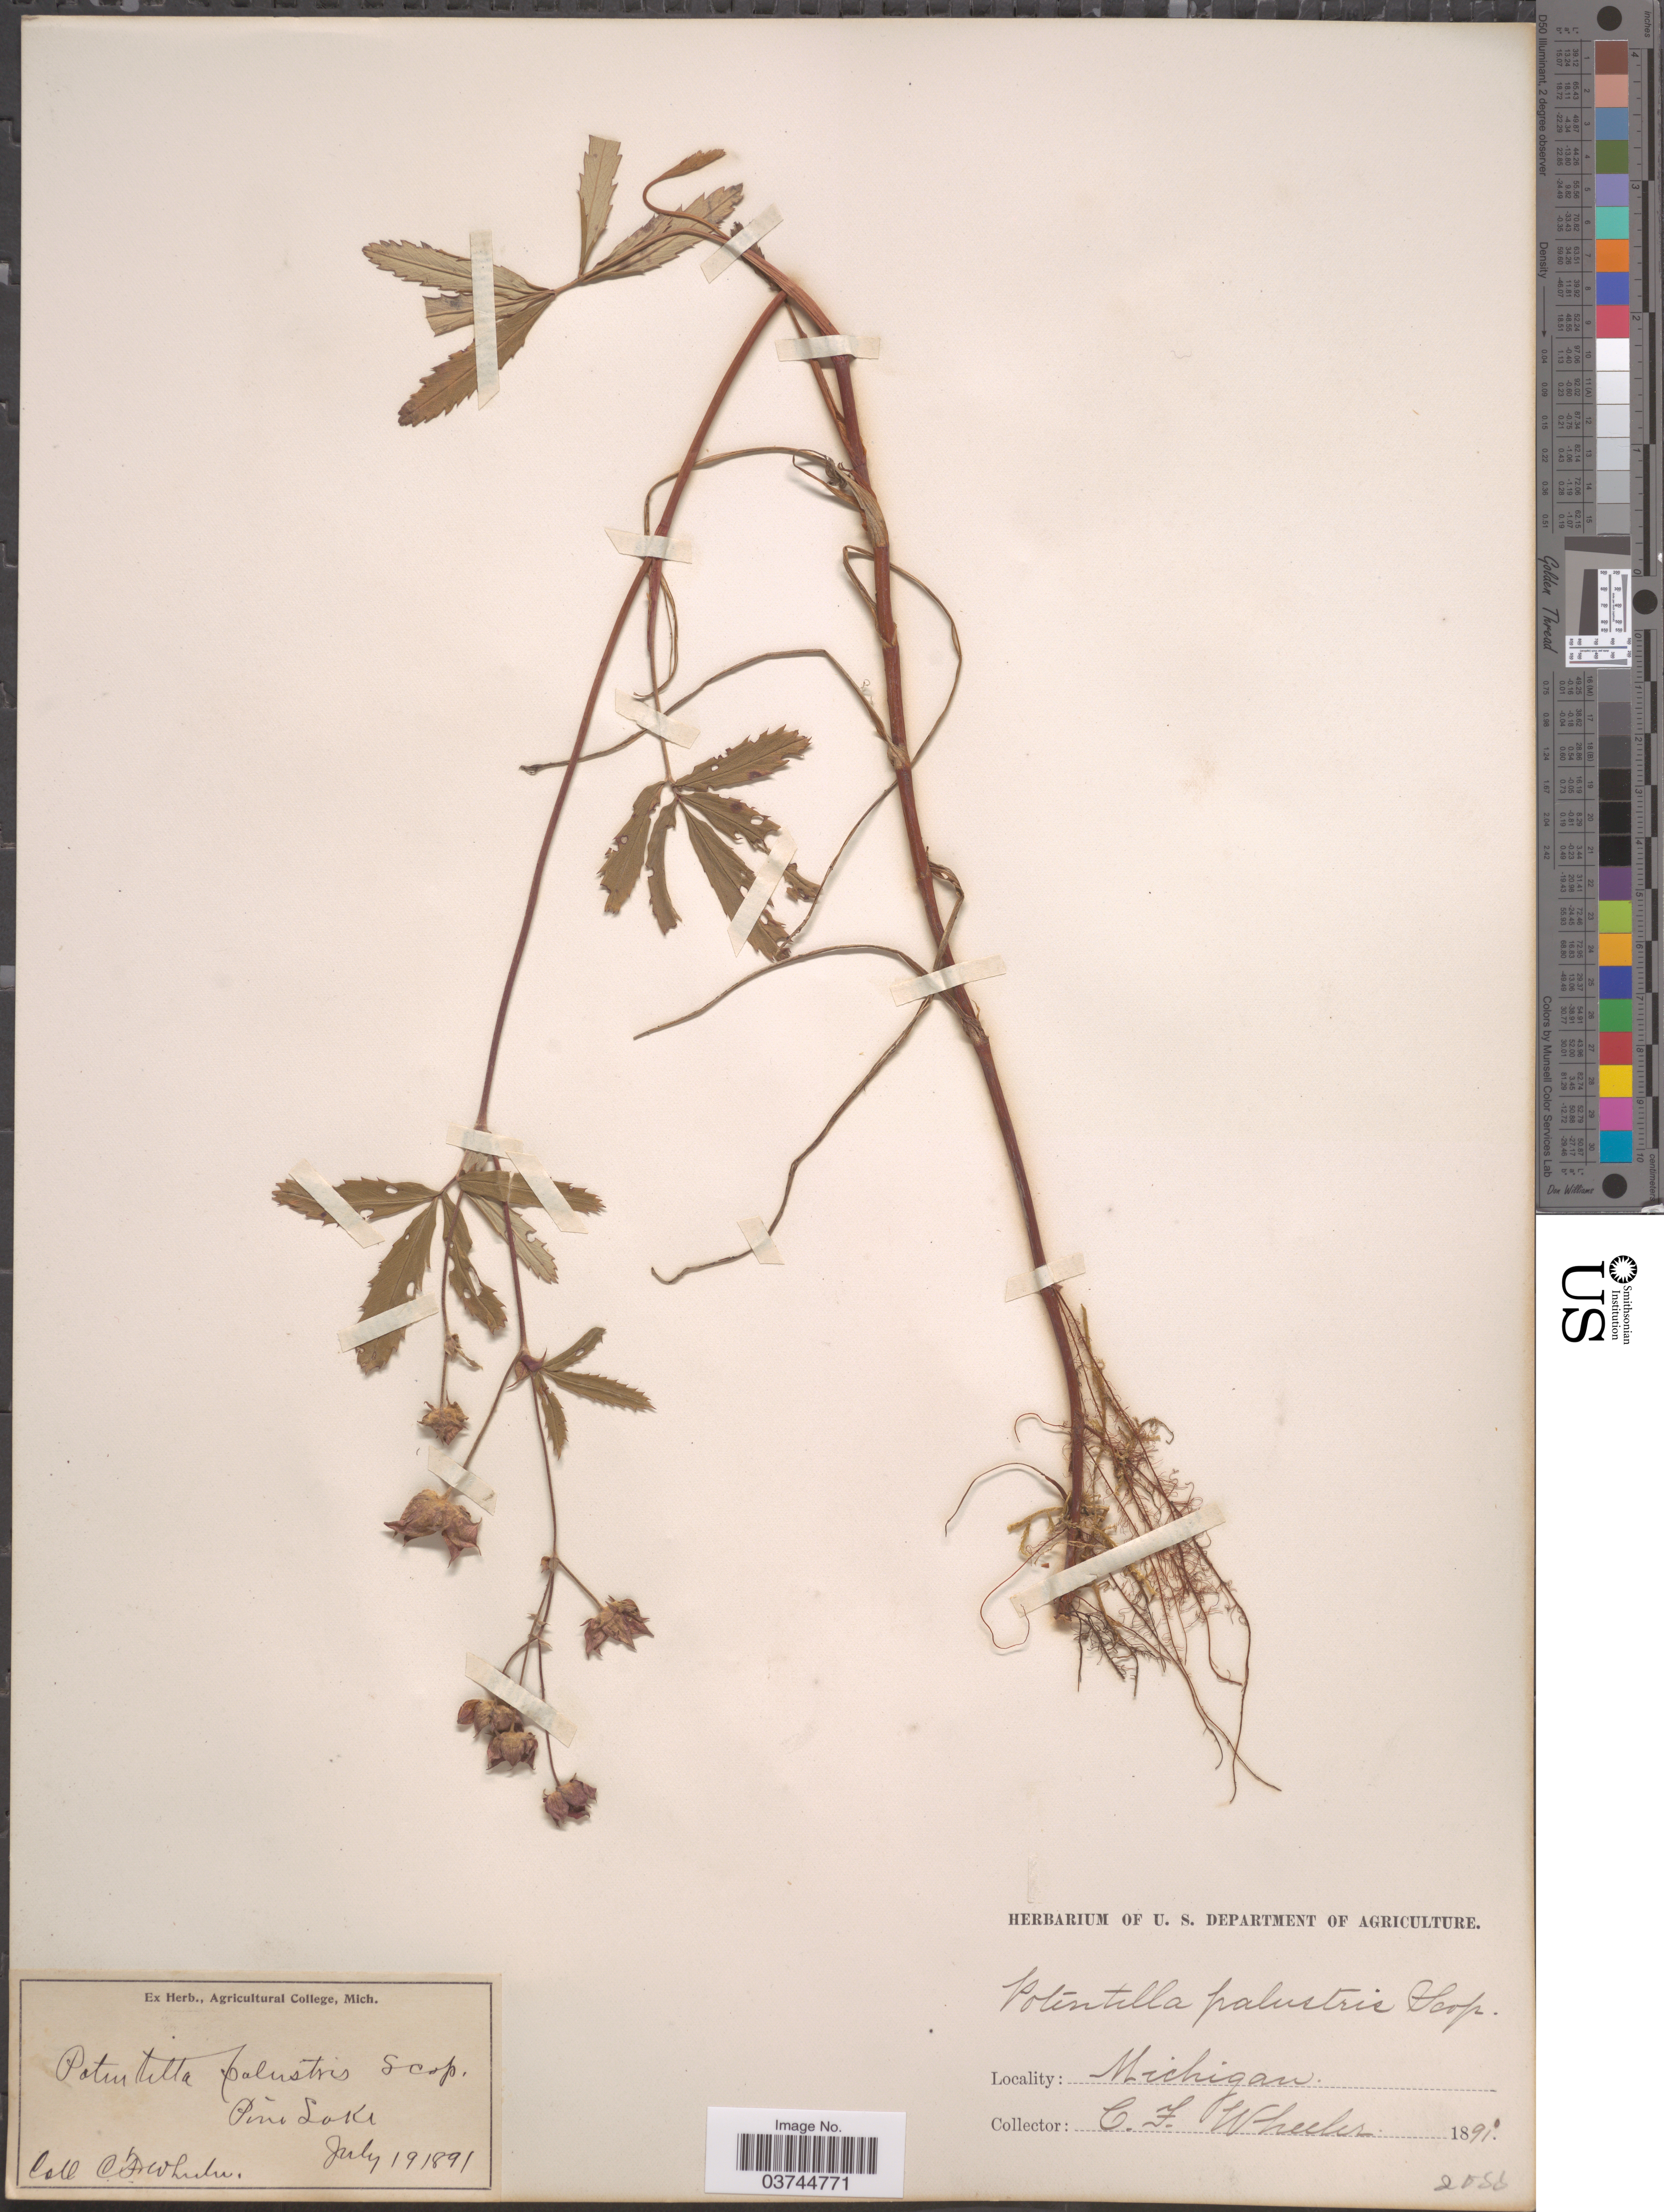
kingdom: Plantae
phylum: Tracheophyta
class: Magnoliopsida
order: Rosales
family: Rosaceae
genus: Comarum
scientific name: Comarum palustre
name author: L.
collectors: C. Wheeler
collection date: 1891-07-19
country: United States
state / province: Michigan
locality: Pine Lake.